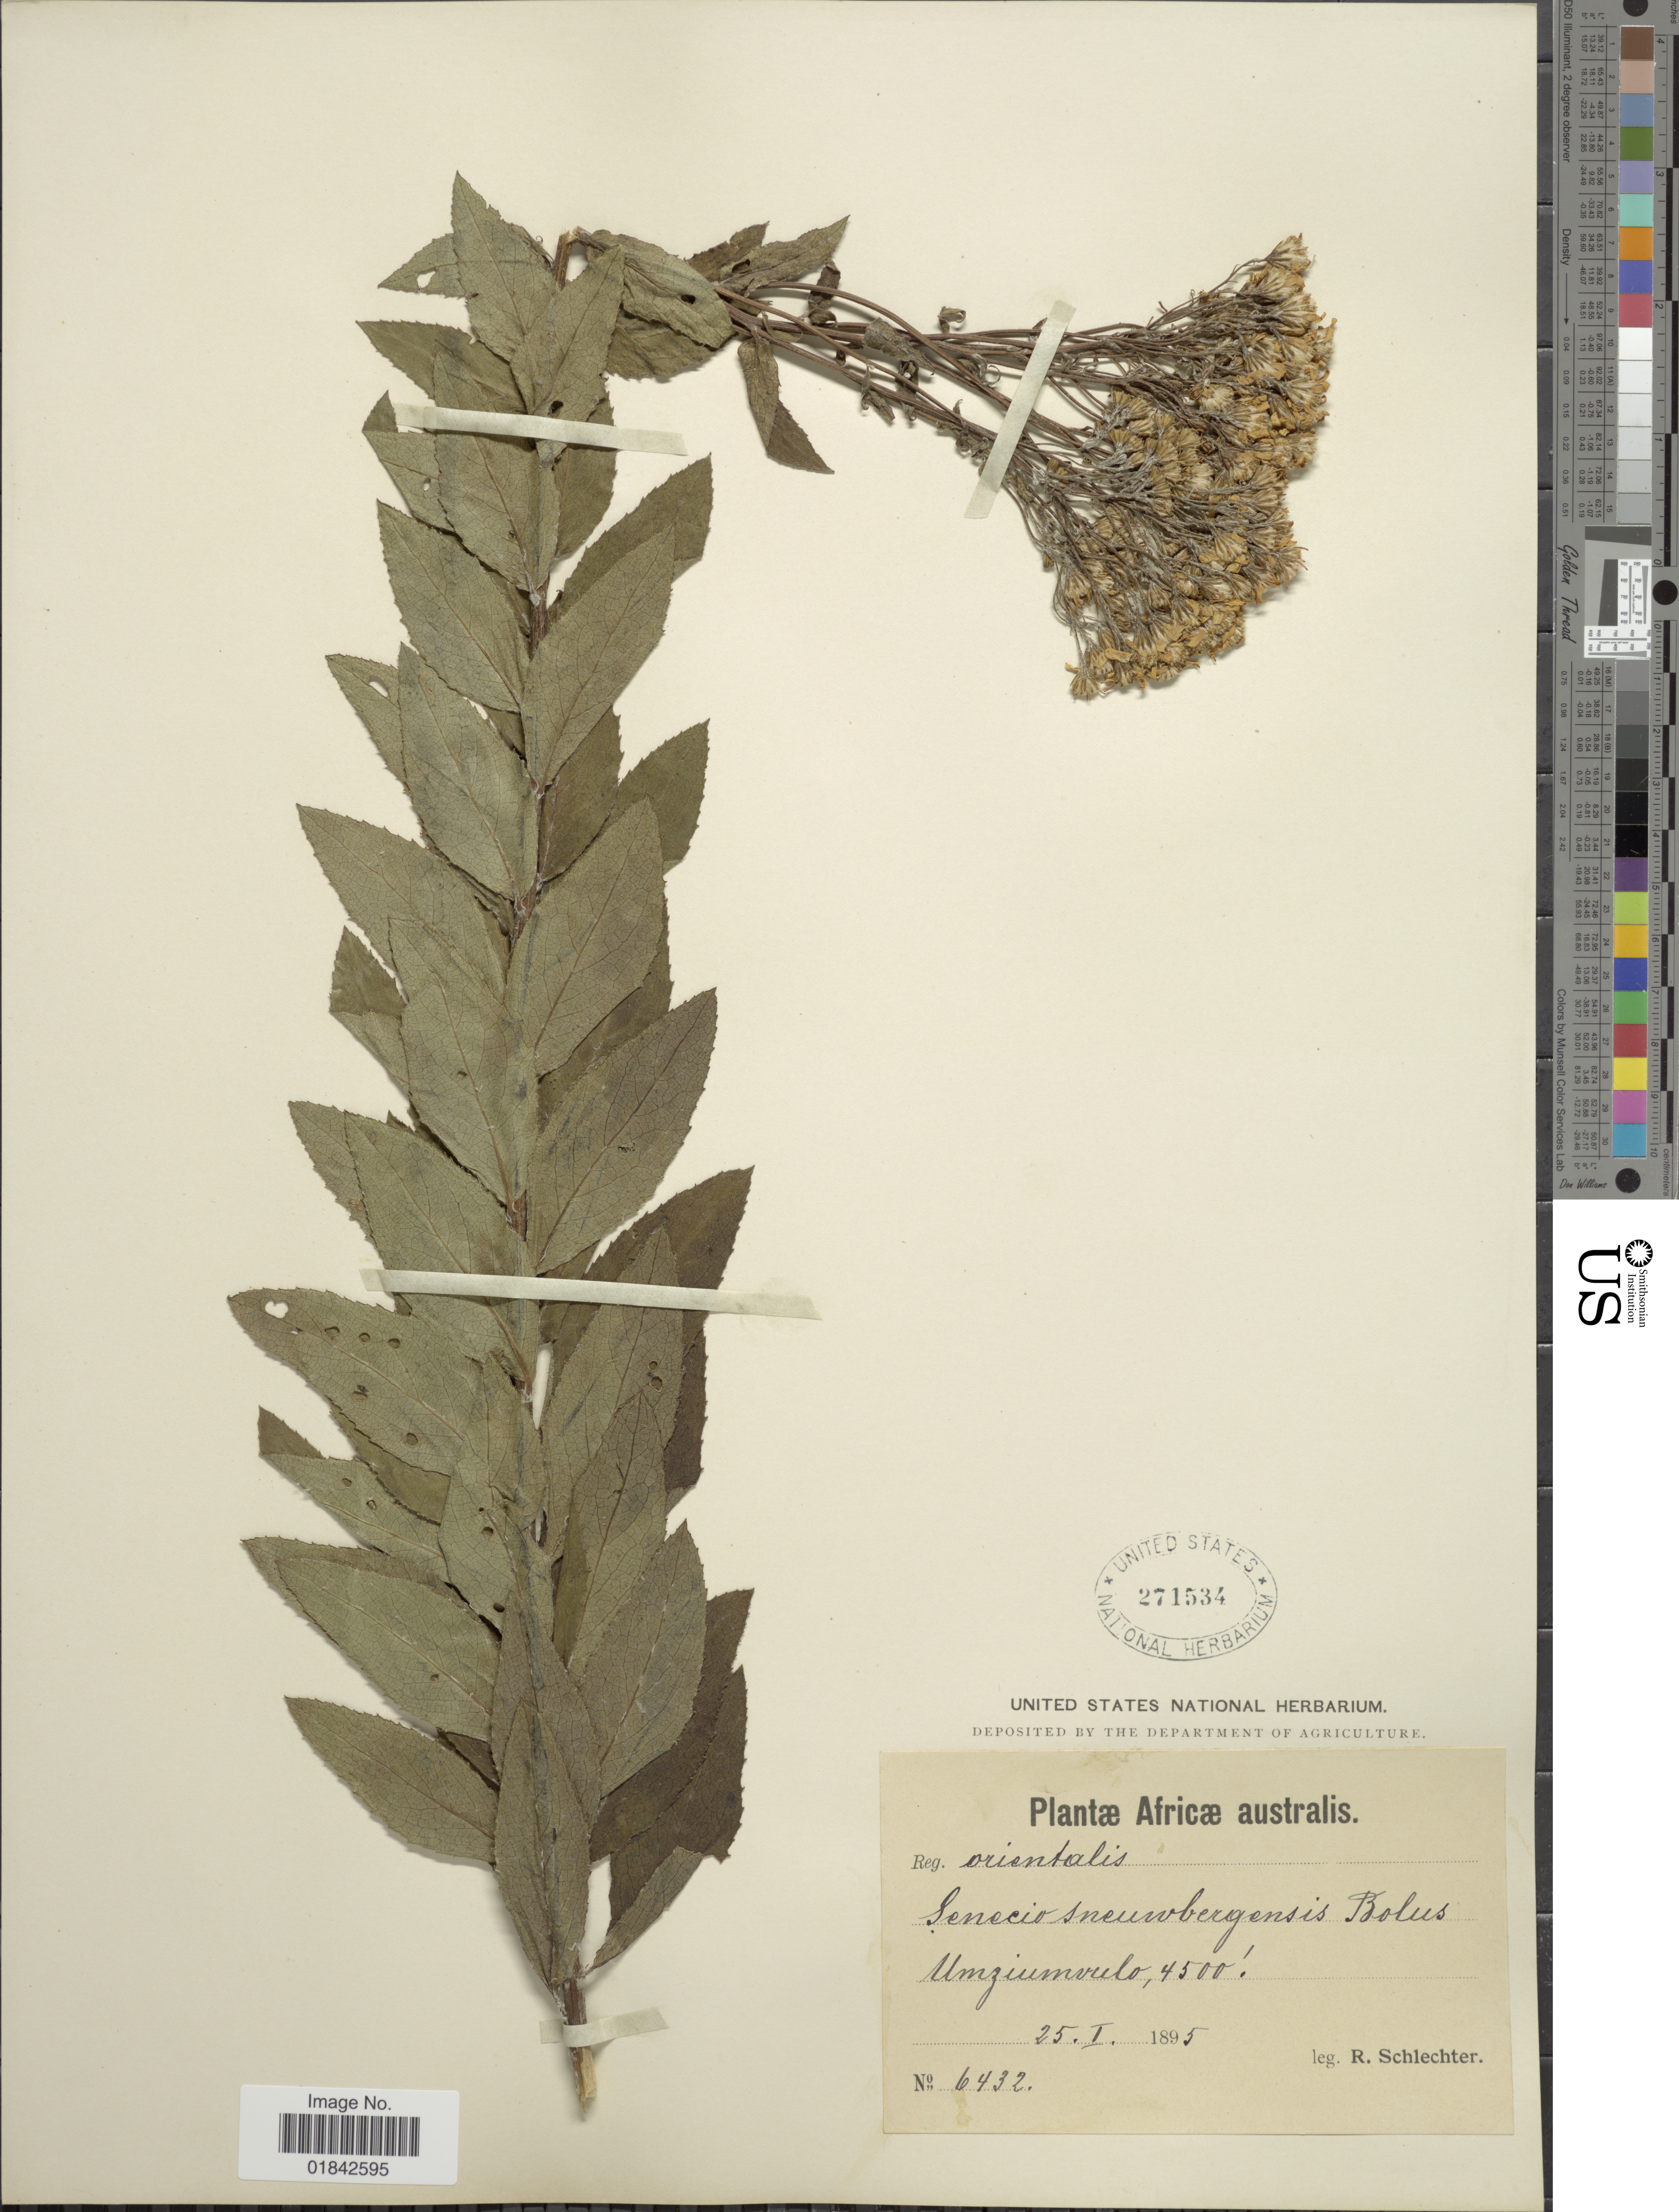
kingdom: Plantae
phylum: Tracheophyta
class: Magnoliopsida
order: Asterales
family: Asteraceae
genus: Senecio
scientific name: Senecio sneeuwbergensis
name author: Bolus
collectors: F. R. R. Schlechter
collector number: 6432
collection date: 1895-01-25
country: South Africa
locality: Africae australis, Umziumvulo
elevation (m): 1372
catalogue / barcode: US 271534